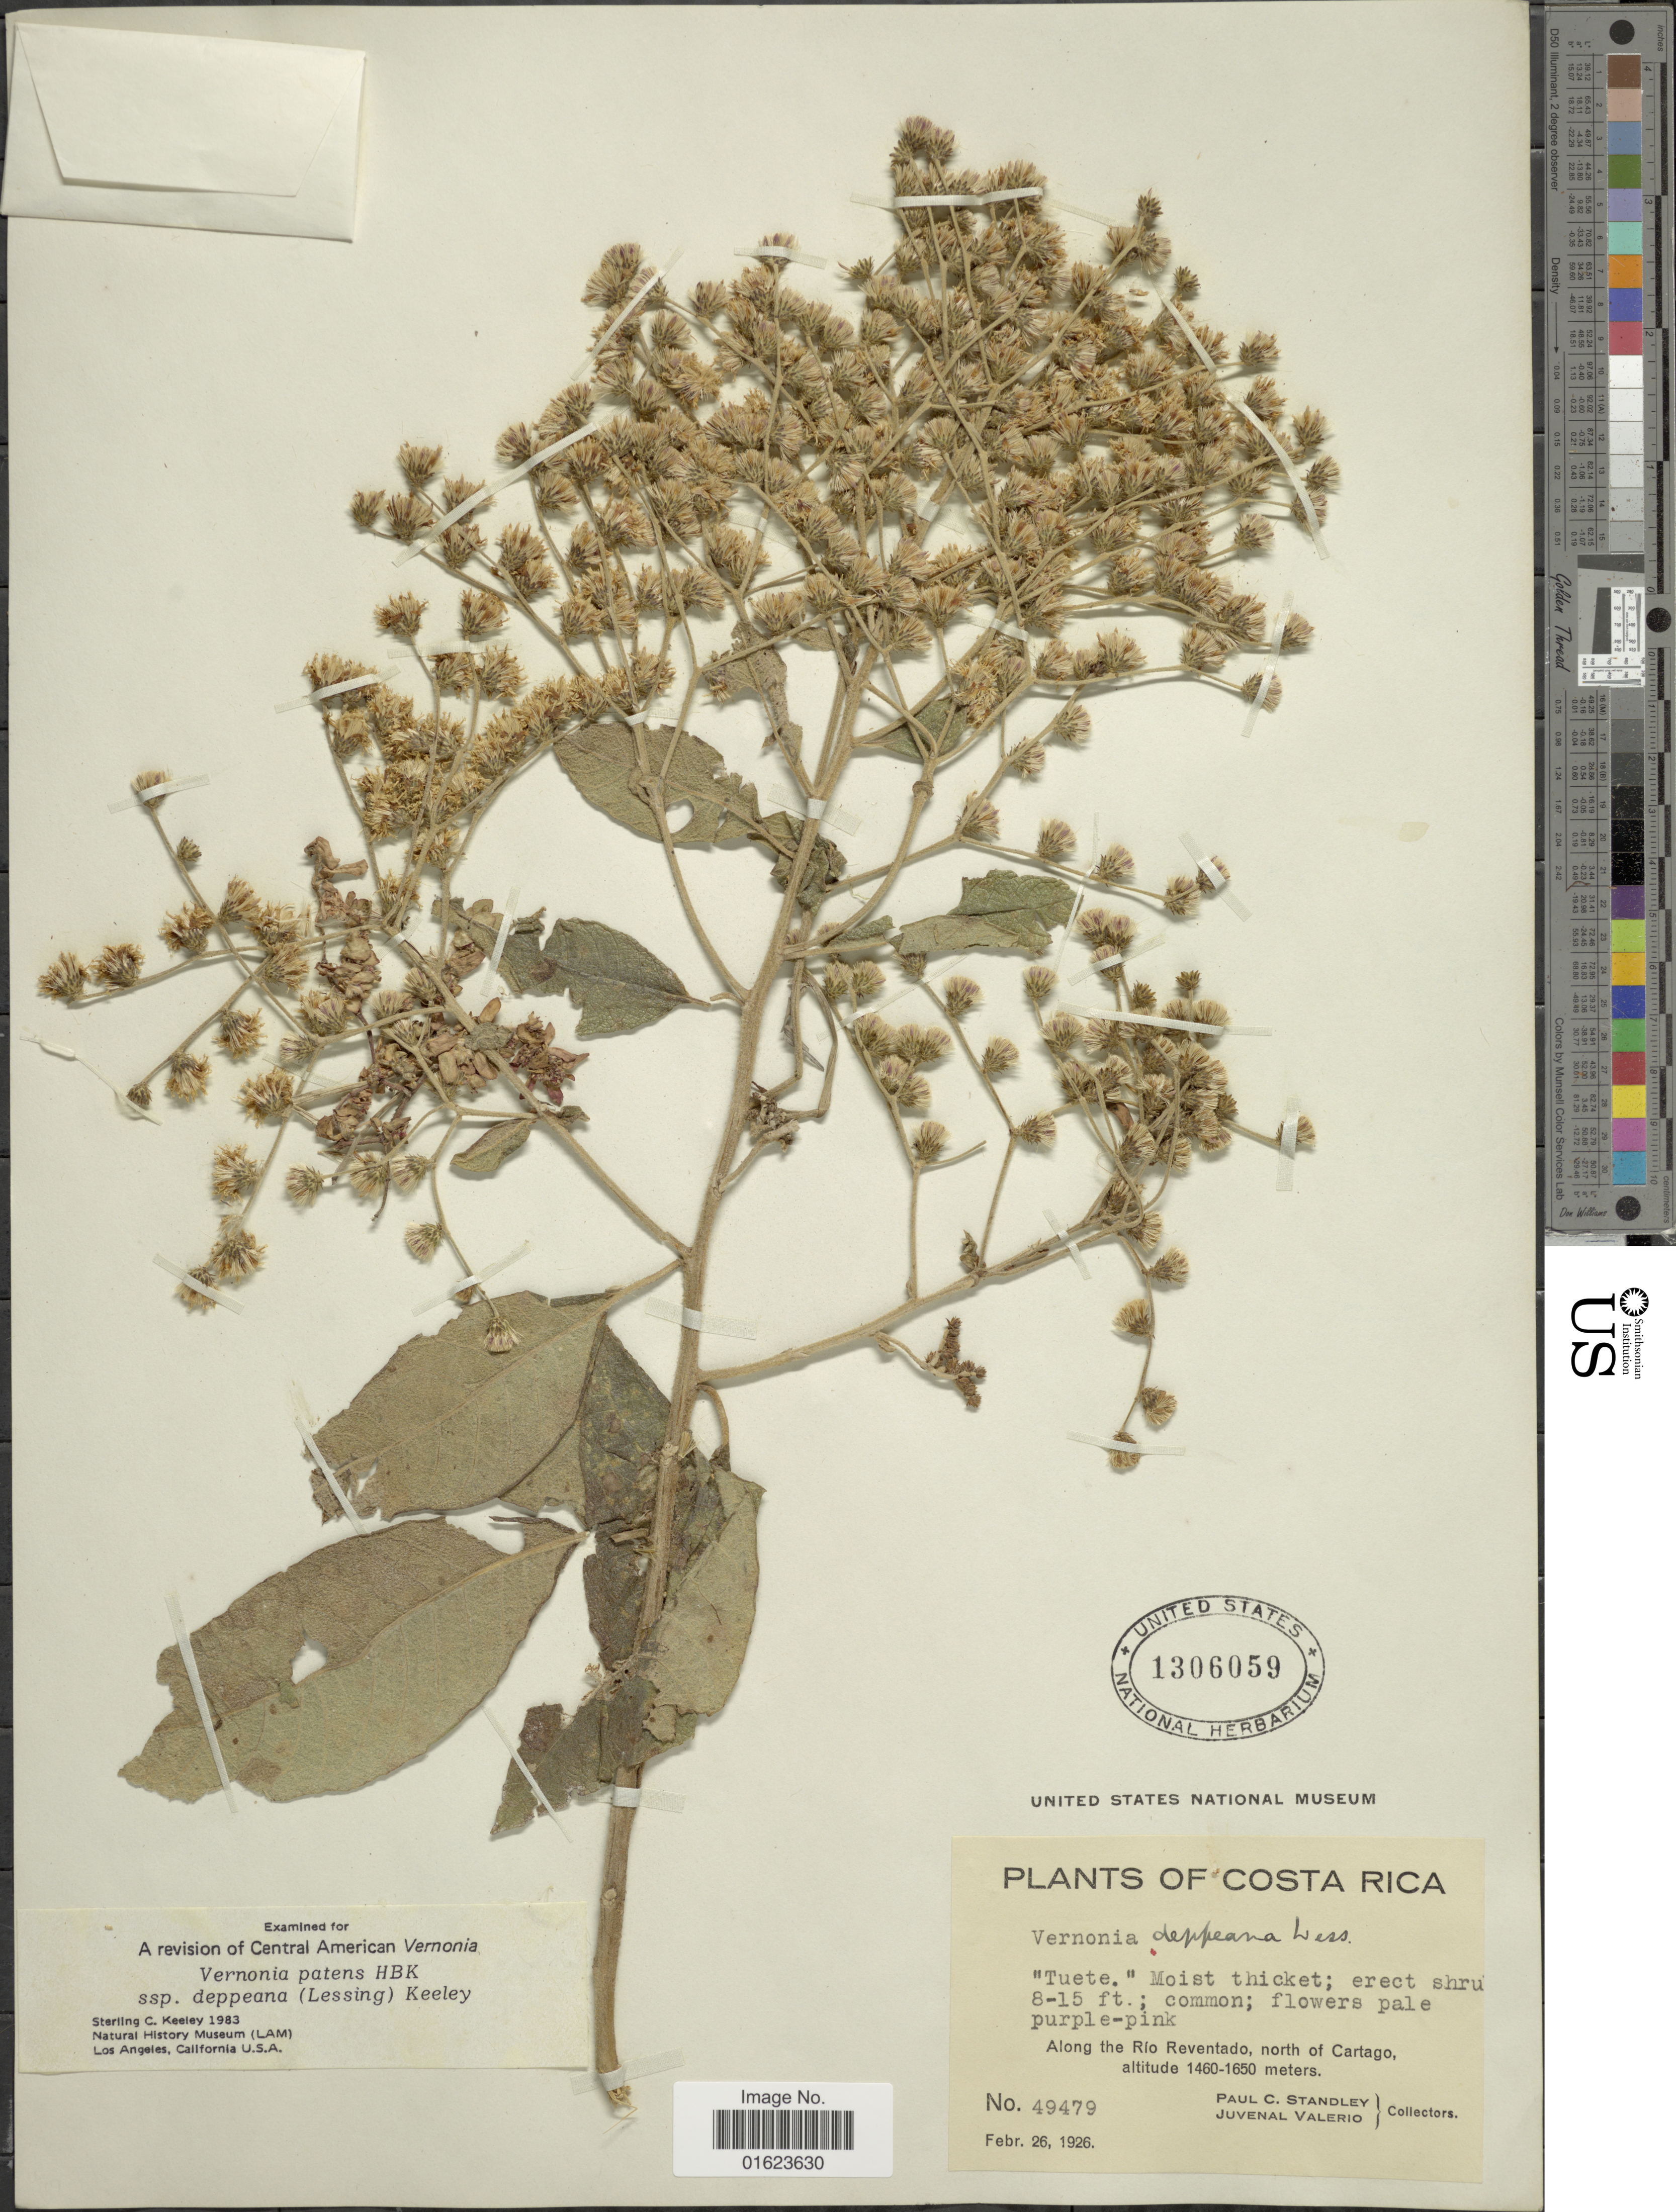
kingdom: Plantae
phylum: Tracheophyta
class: Magnoliopsida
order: Asterales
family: Asteraceae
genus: Vernonanthura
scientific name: Vernonanthura deppeana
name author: (Less.) H. Rob.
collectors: P. C. Standley & J. Valerio R.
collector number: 49479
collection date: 1926-02-26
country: Costa Rica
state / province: Cartago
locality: Costa Rica. Along the Rio Reventado, north of Cartago.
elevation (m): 1460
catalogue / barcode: US 1306059